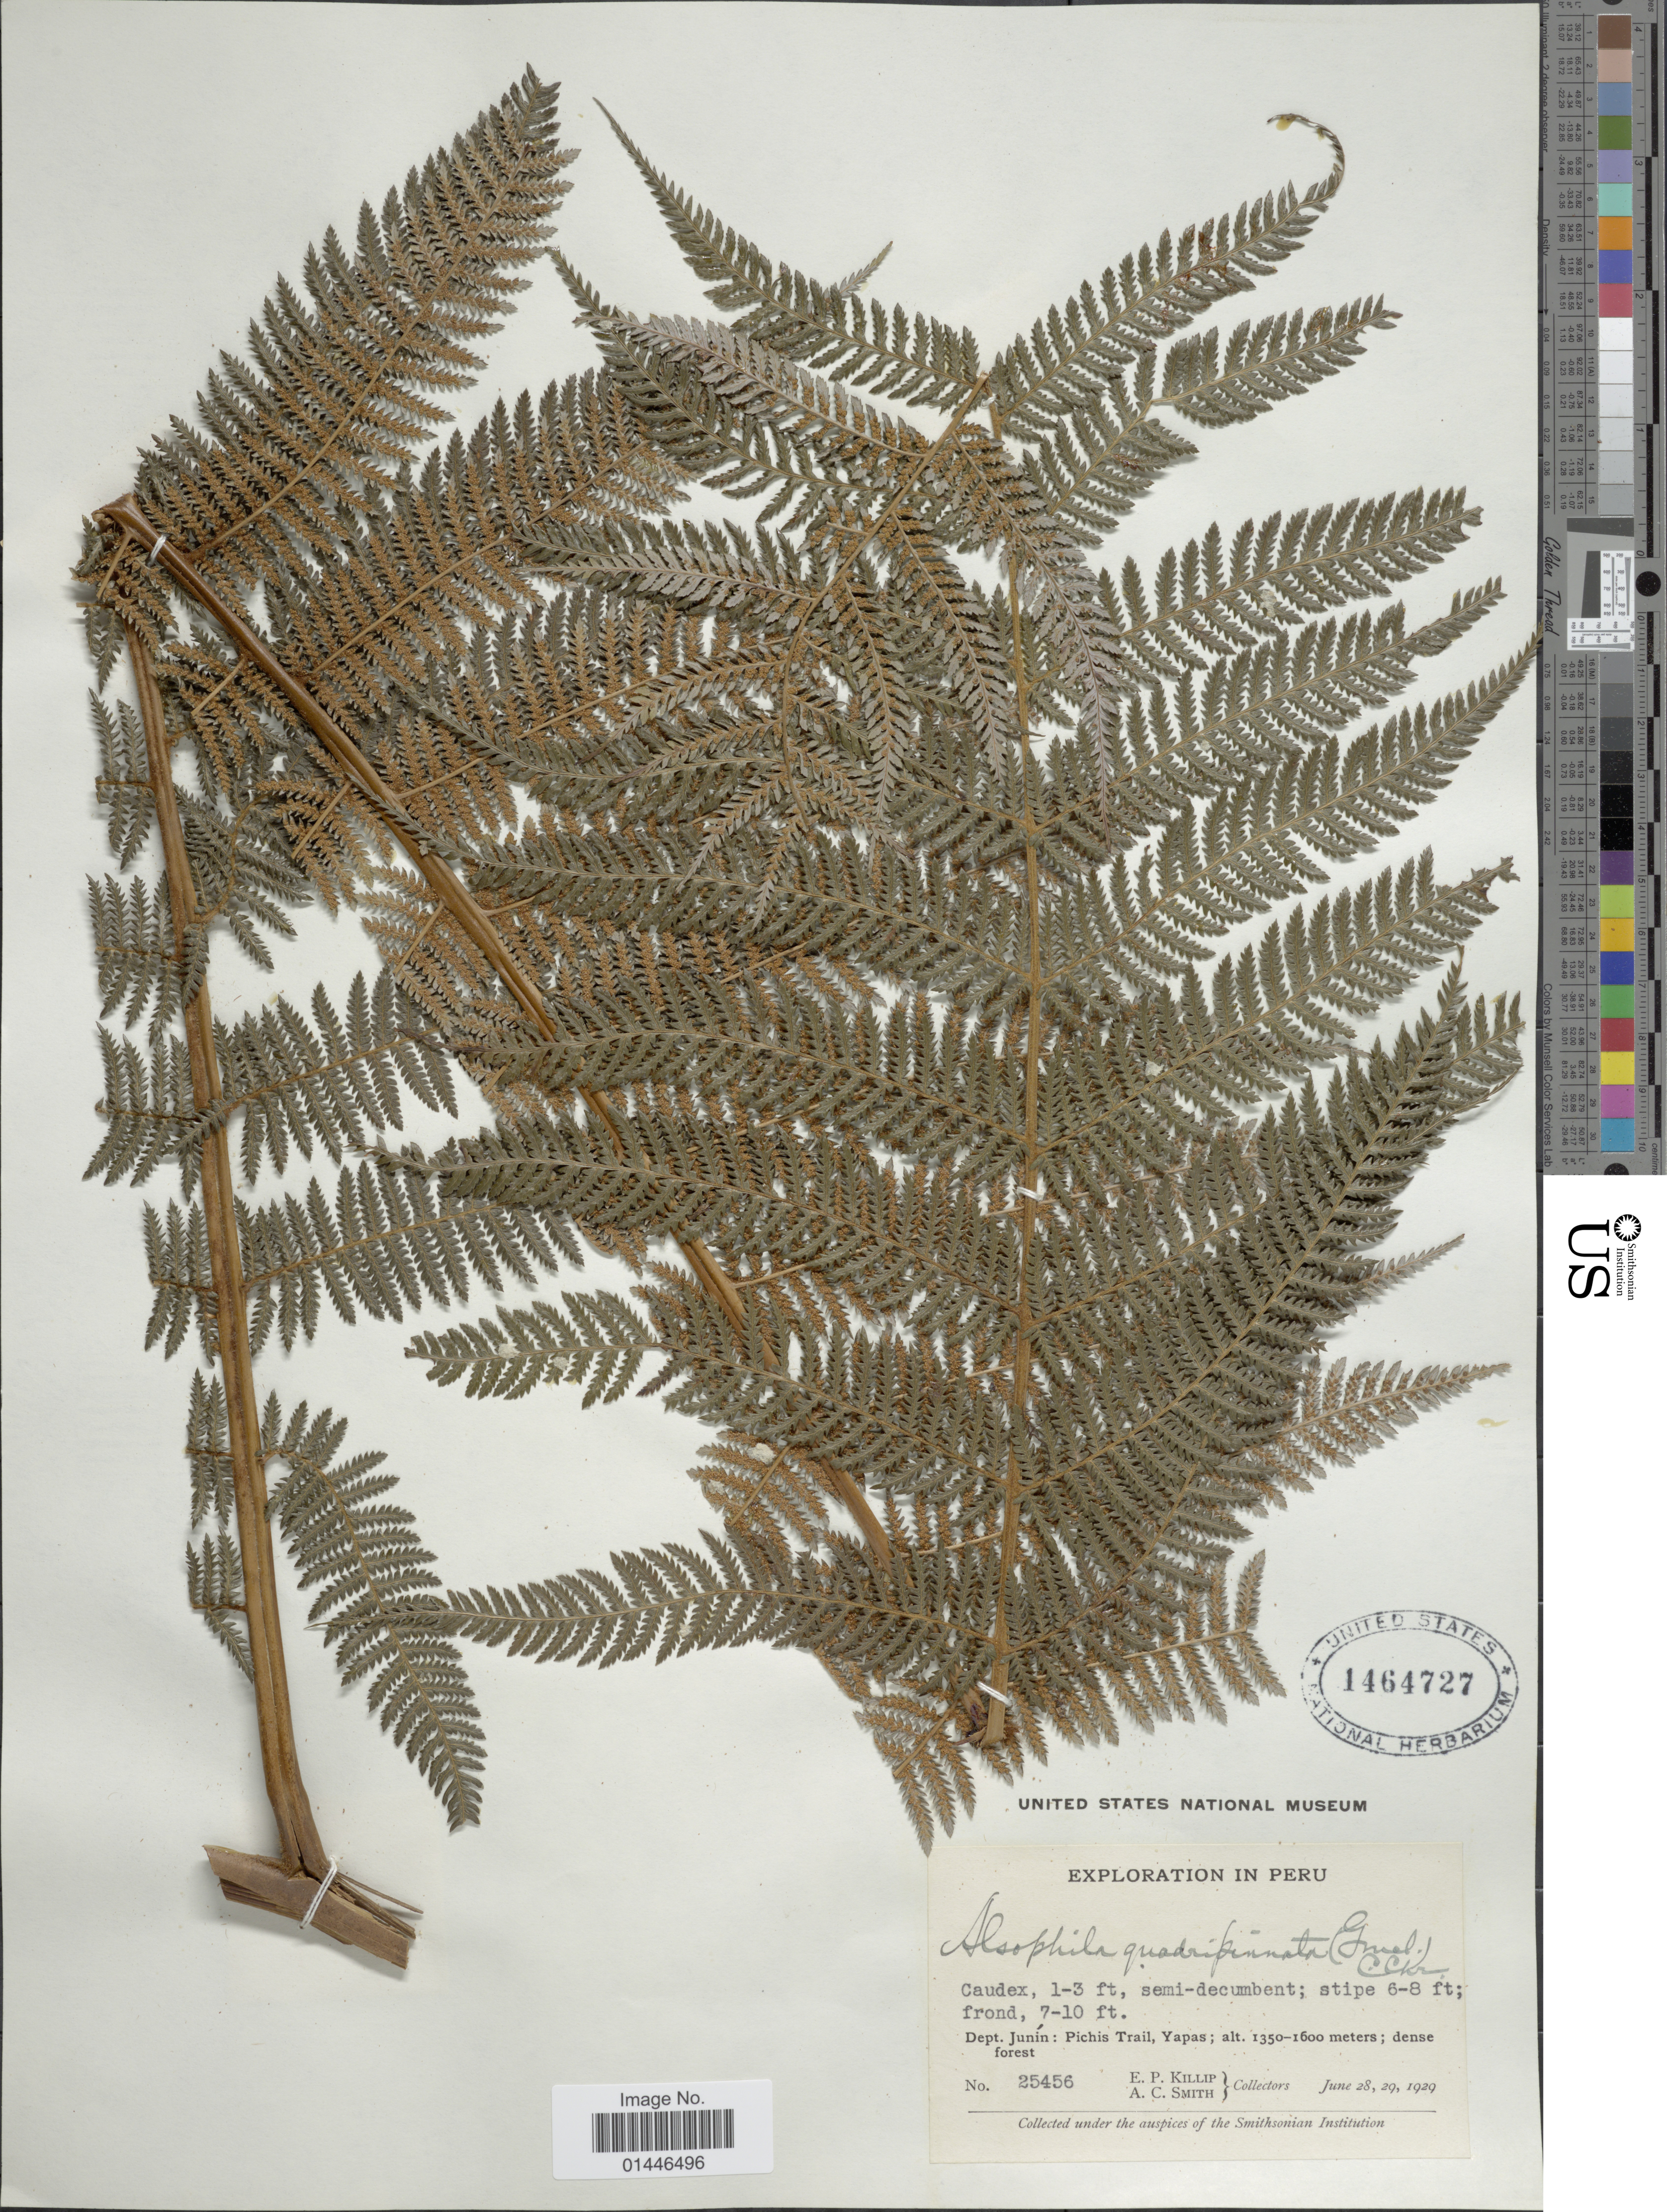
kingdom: Plantae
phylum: Tracheophyta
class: Polypodiopsida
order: Cyatheales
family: Dicksoniaceae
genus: Lophosoria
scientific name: Lophosoria quadripinnata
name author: (J.F. Gmel.) C. Chr.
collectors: E. P. Killip & A. C. Smith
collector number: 25456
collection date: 1929-06-28/1929-06-29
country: Peru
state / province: Junín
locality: Pichis Trail, Yapas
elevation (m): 1350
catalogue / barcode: US 1464727